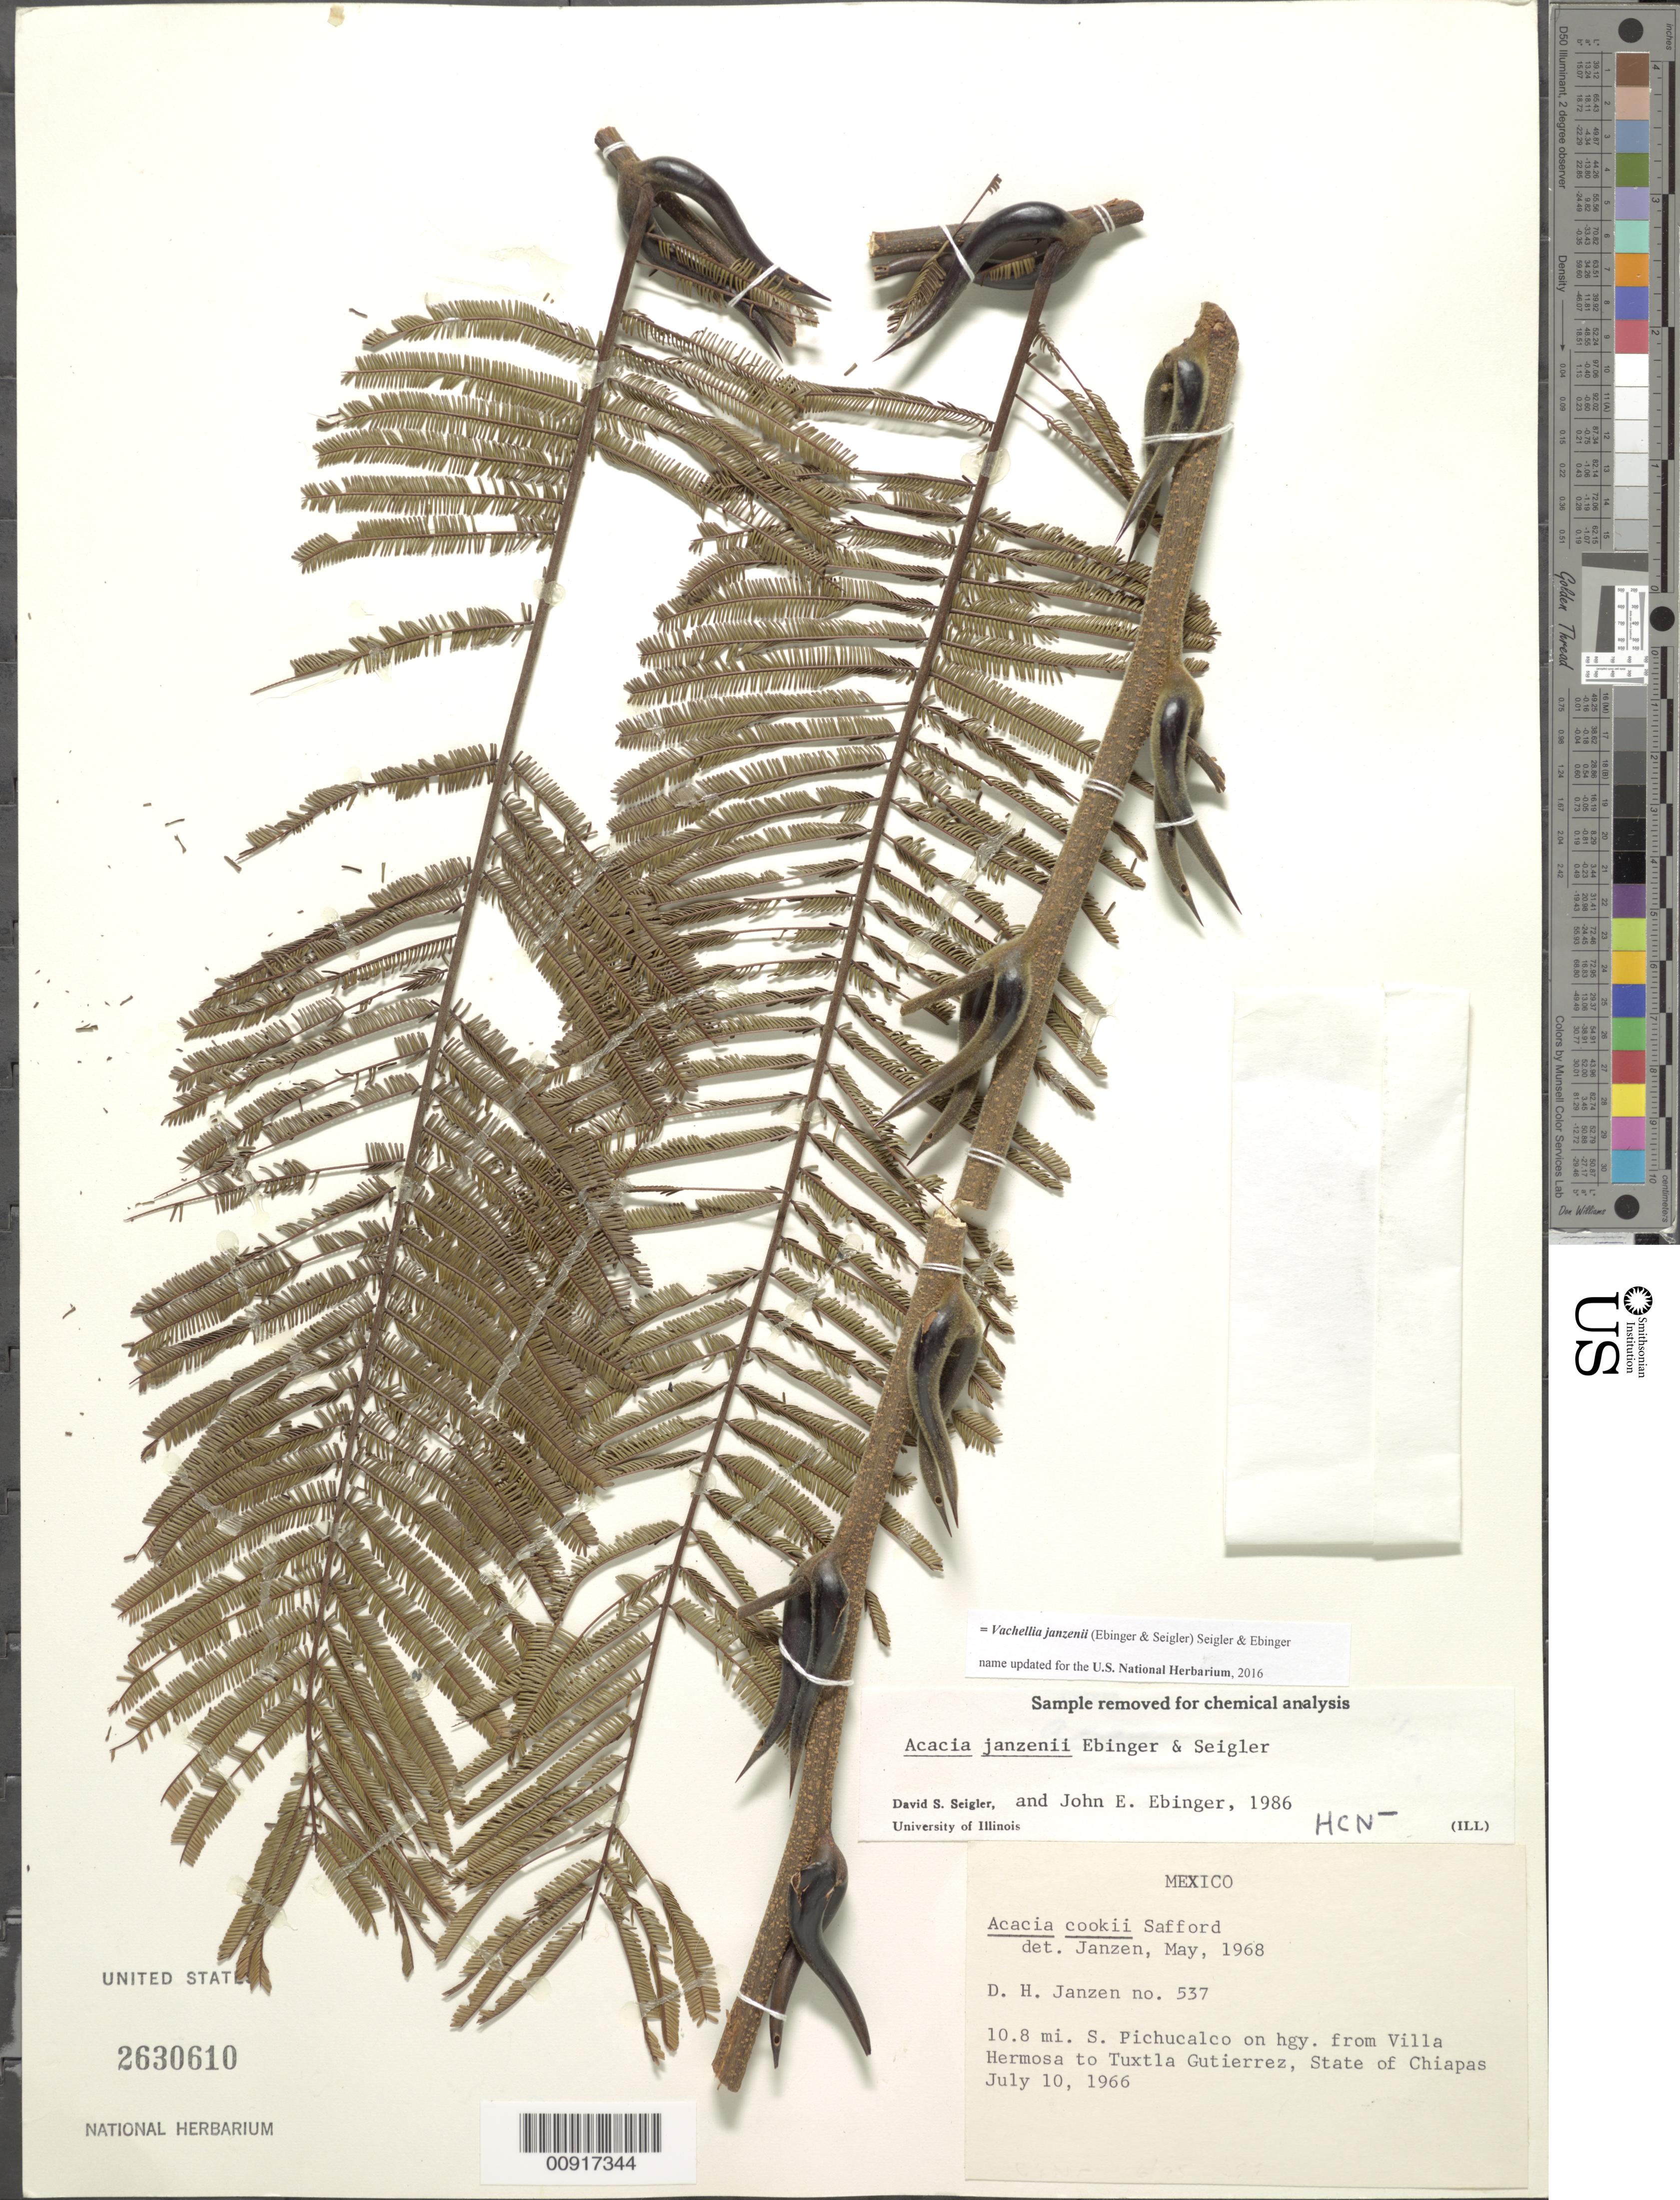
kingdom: Plantae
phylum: Tracheophyta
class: Magnoliopsida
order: Fabales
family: Fabaceae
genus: Vachellia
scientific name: Vachellia janzenii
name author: (Ebinger & Seigler) Seigler & Ebinger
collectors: D. Janzen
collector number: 537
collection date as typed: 10 Jul 1966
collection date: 1966-07-10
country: Mexico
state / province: Chiapas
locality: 10.8 mi. S Pichucalco on hwy. from Villa Hermosa to Tuxtla Gutiérrez, State of Chiapas.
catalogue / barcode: US 2630610